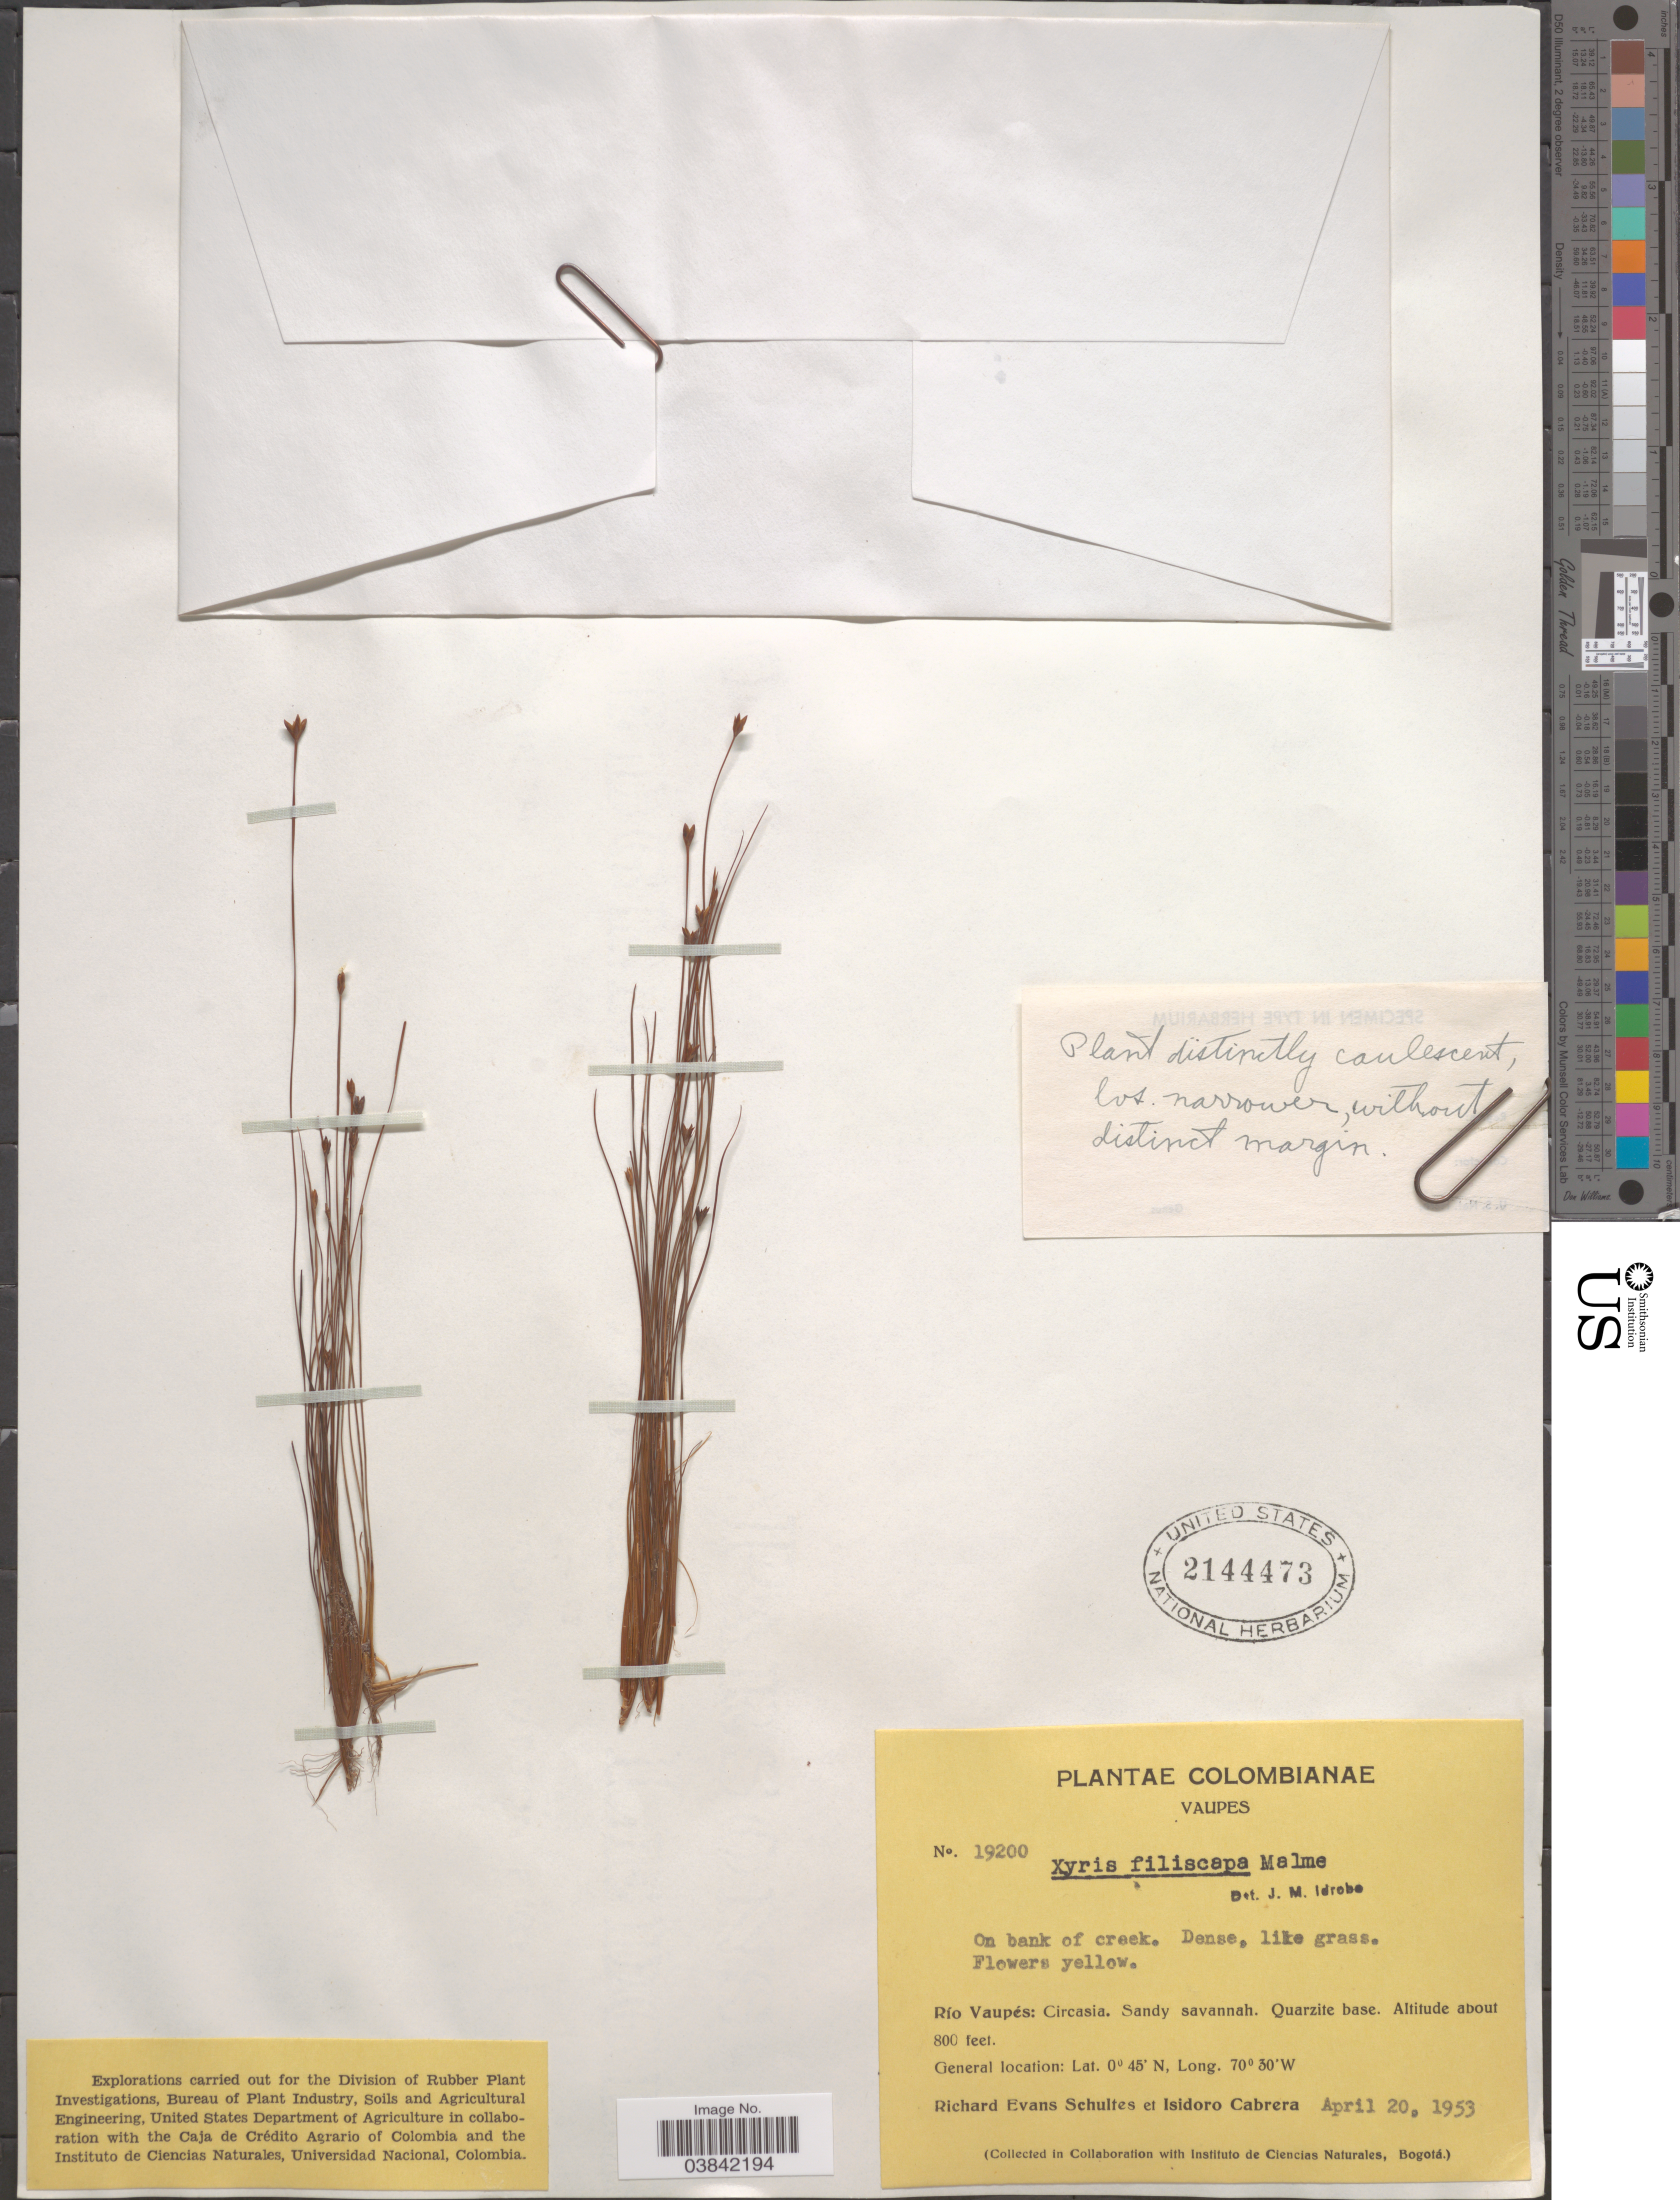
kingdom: Plantae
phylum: Tracheophyta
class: Liliopsida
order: Poales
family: Xyridaceae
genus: Xyris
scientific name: Xyris filiscapa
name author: Malme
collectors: R. E. Schultes & I. Cabrera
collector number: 19200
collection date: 1953-04-20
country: Colombia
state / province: Vaupés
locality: Río Vaupés: Circasia.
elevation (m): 244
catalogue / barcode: US 2144473